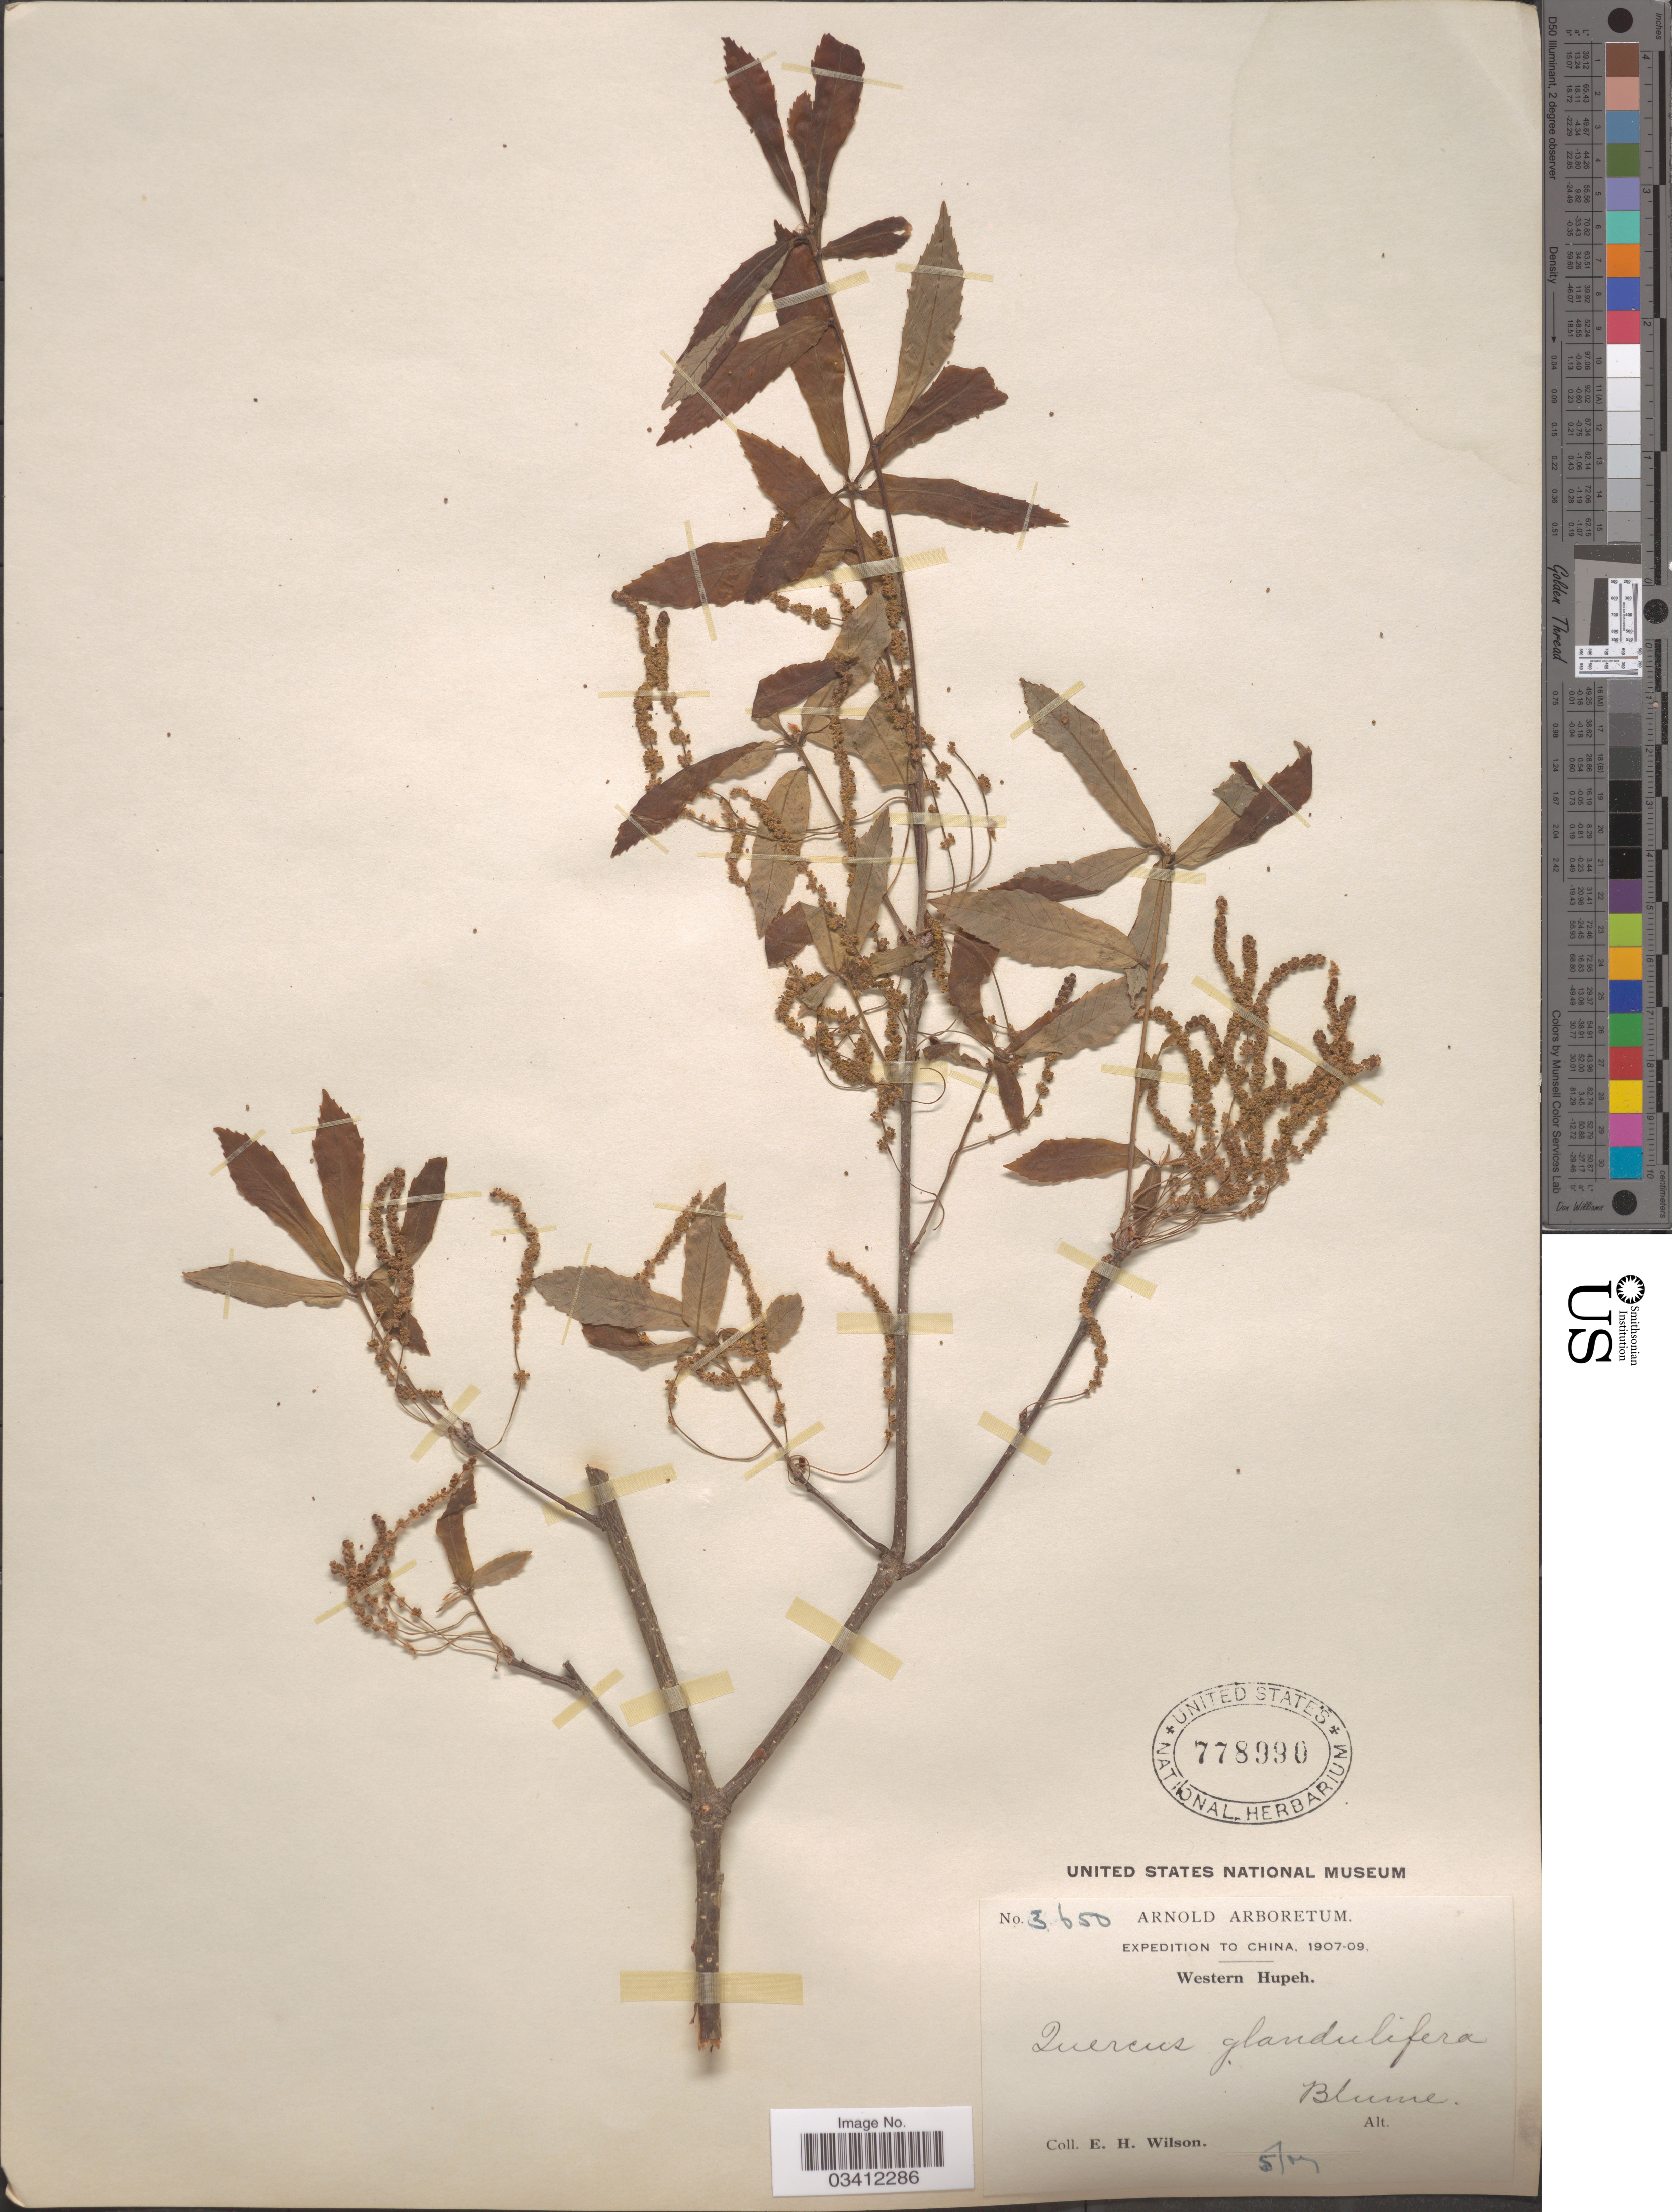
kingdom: Plantae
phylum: Tracheophyta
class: Magnoliopsida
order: Fagales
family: Fagaceae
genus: Quercus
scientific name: Quercus serrata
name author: Thunb.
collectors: E. Wilson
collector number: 3650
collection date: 1907-05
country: China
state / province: Hubei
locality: Western Hupeh.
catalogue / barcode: US 778990